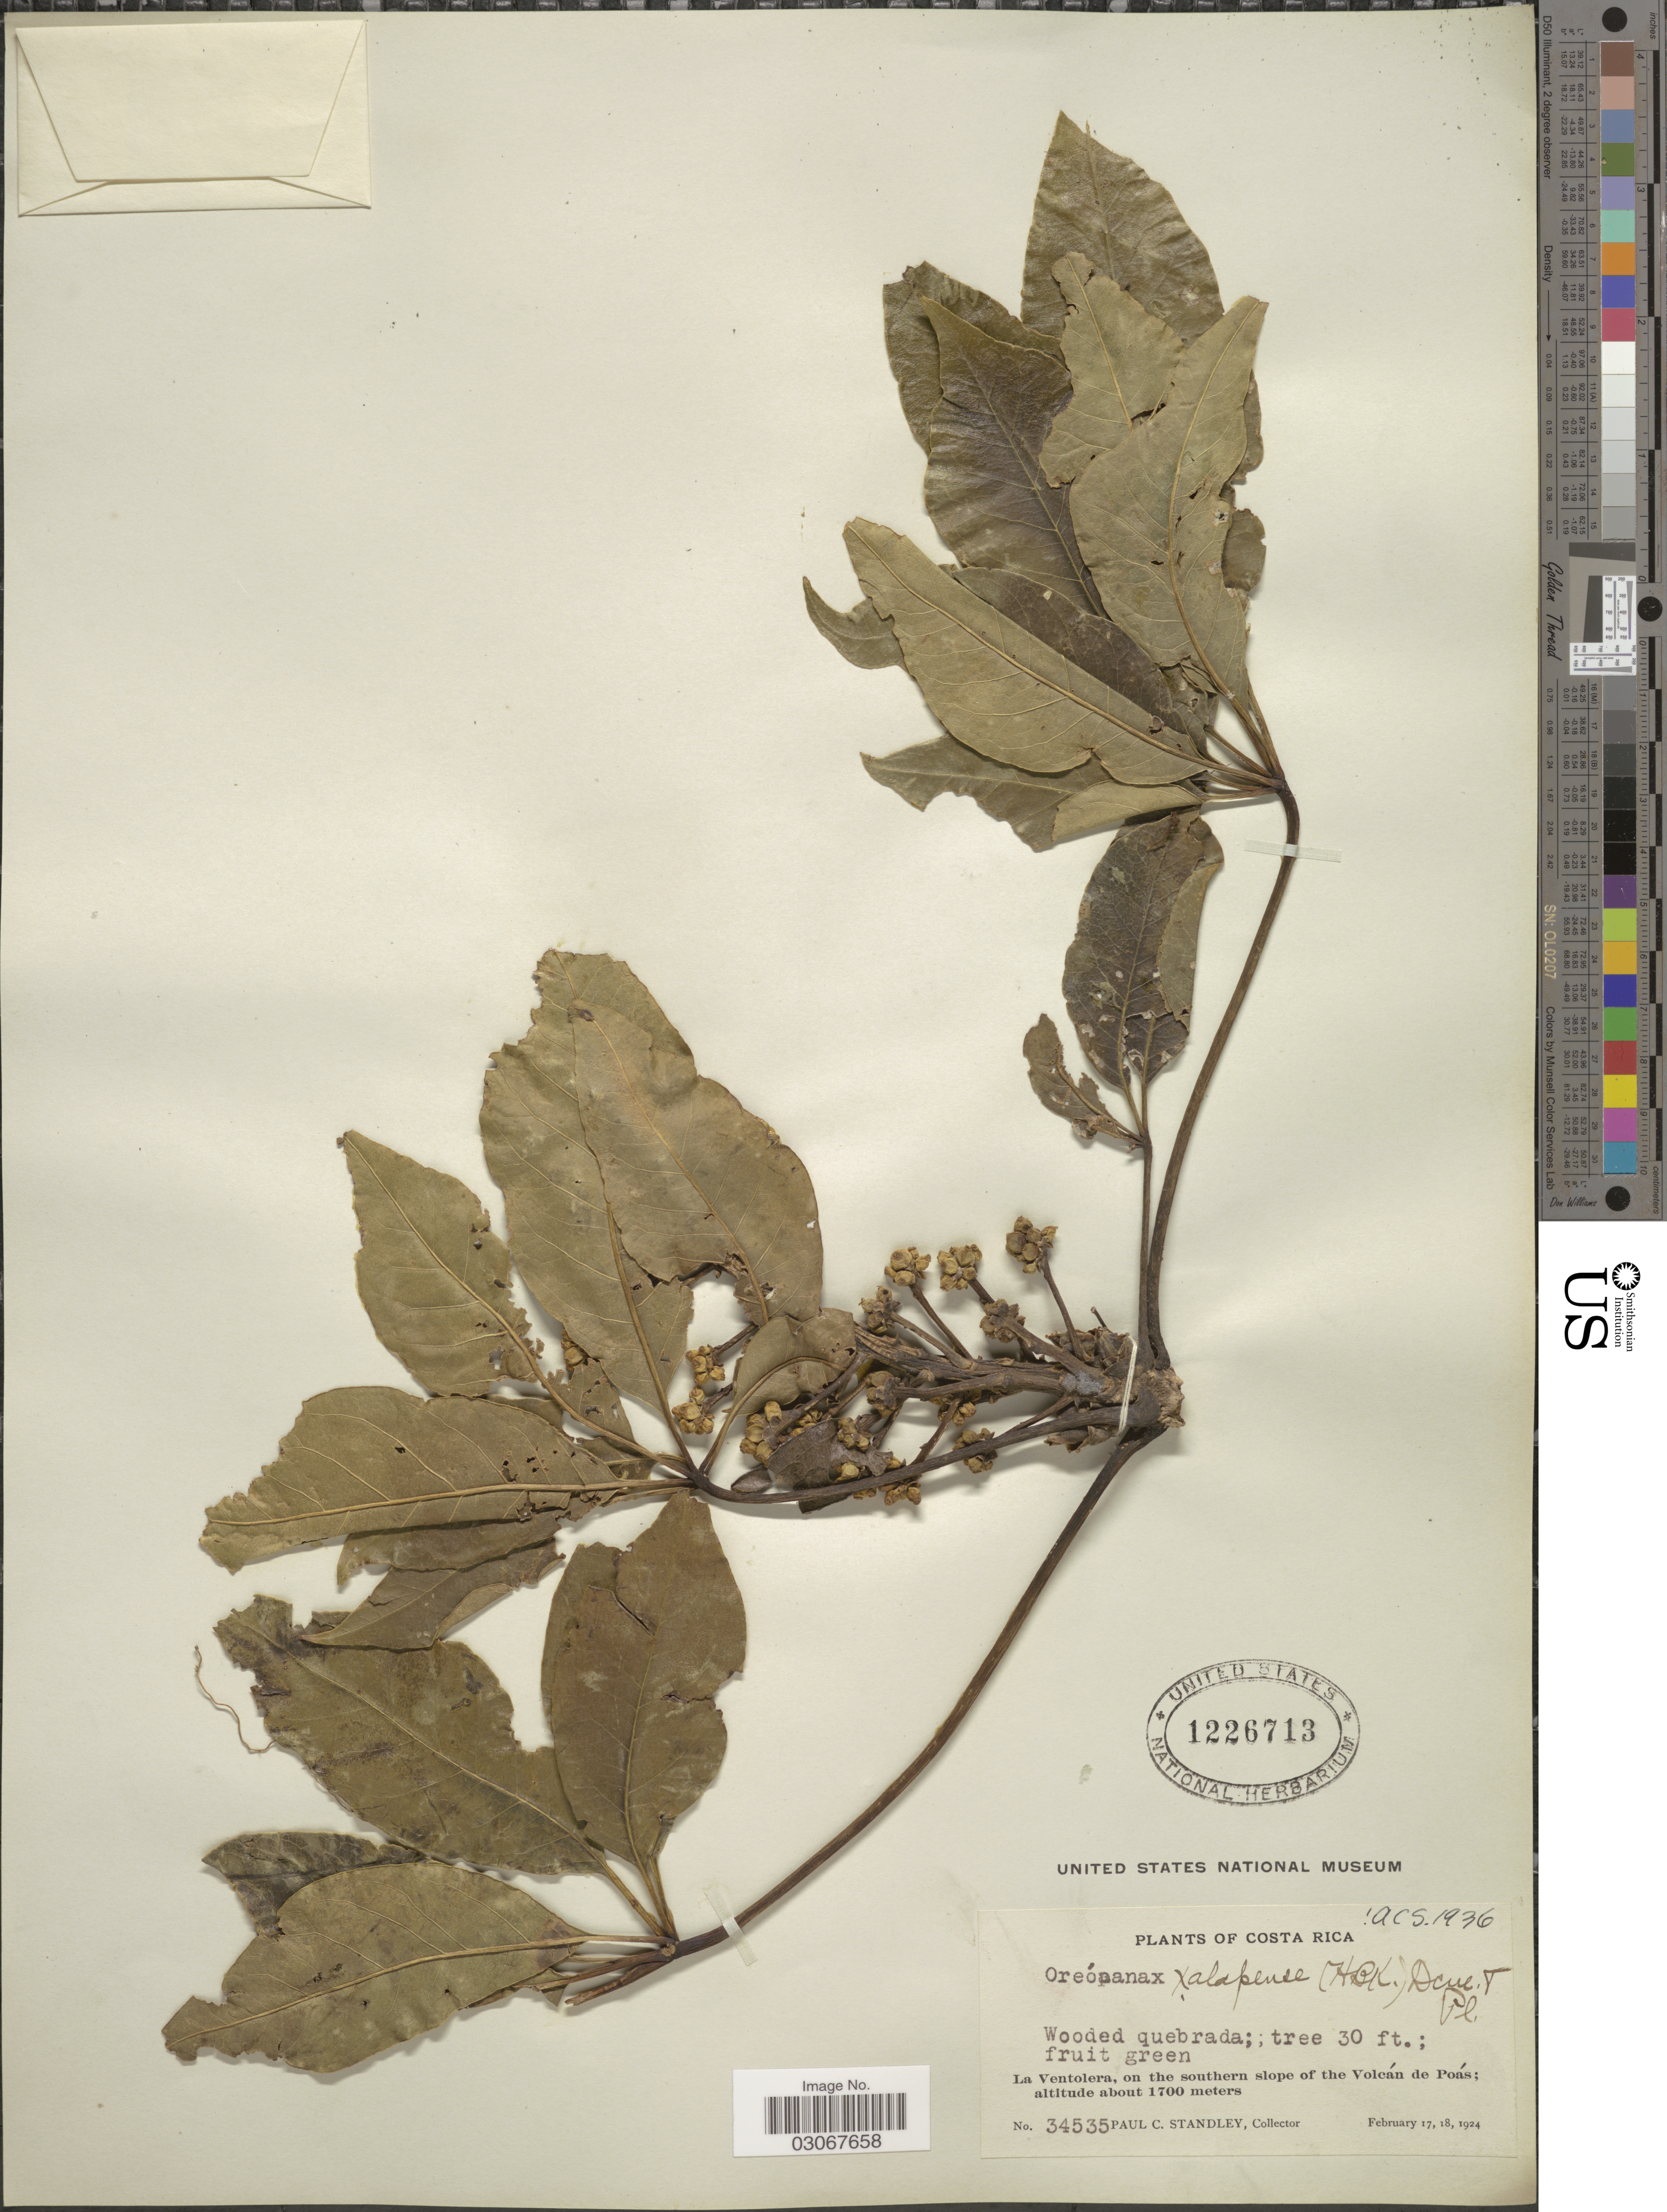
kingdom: Plantae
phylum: Tracheophyta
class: Magnoliopsida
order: Apiales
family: Araliaceae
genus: Oreopanax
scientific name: Oreopanax xalapensis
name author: (Kunth) Decne. & Planch.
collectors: P. C. Standley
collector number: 34535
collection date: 1924-02-17/1924-02-18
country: Costa Rica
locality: La Ventolera, on the southern slope of the Volcán de Poás.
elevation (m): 1700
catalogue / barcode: US 1226713